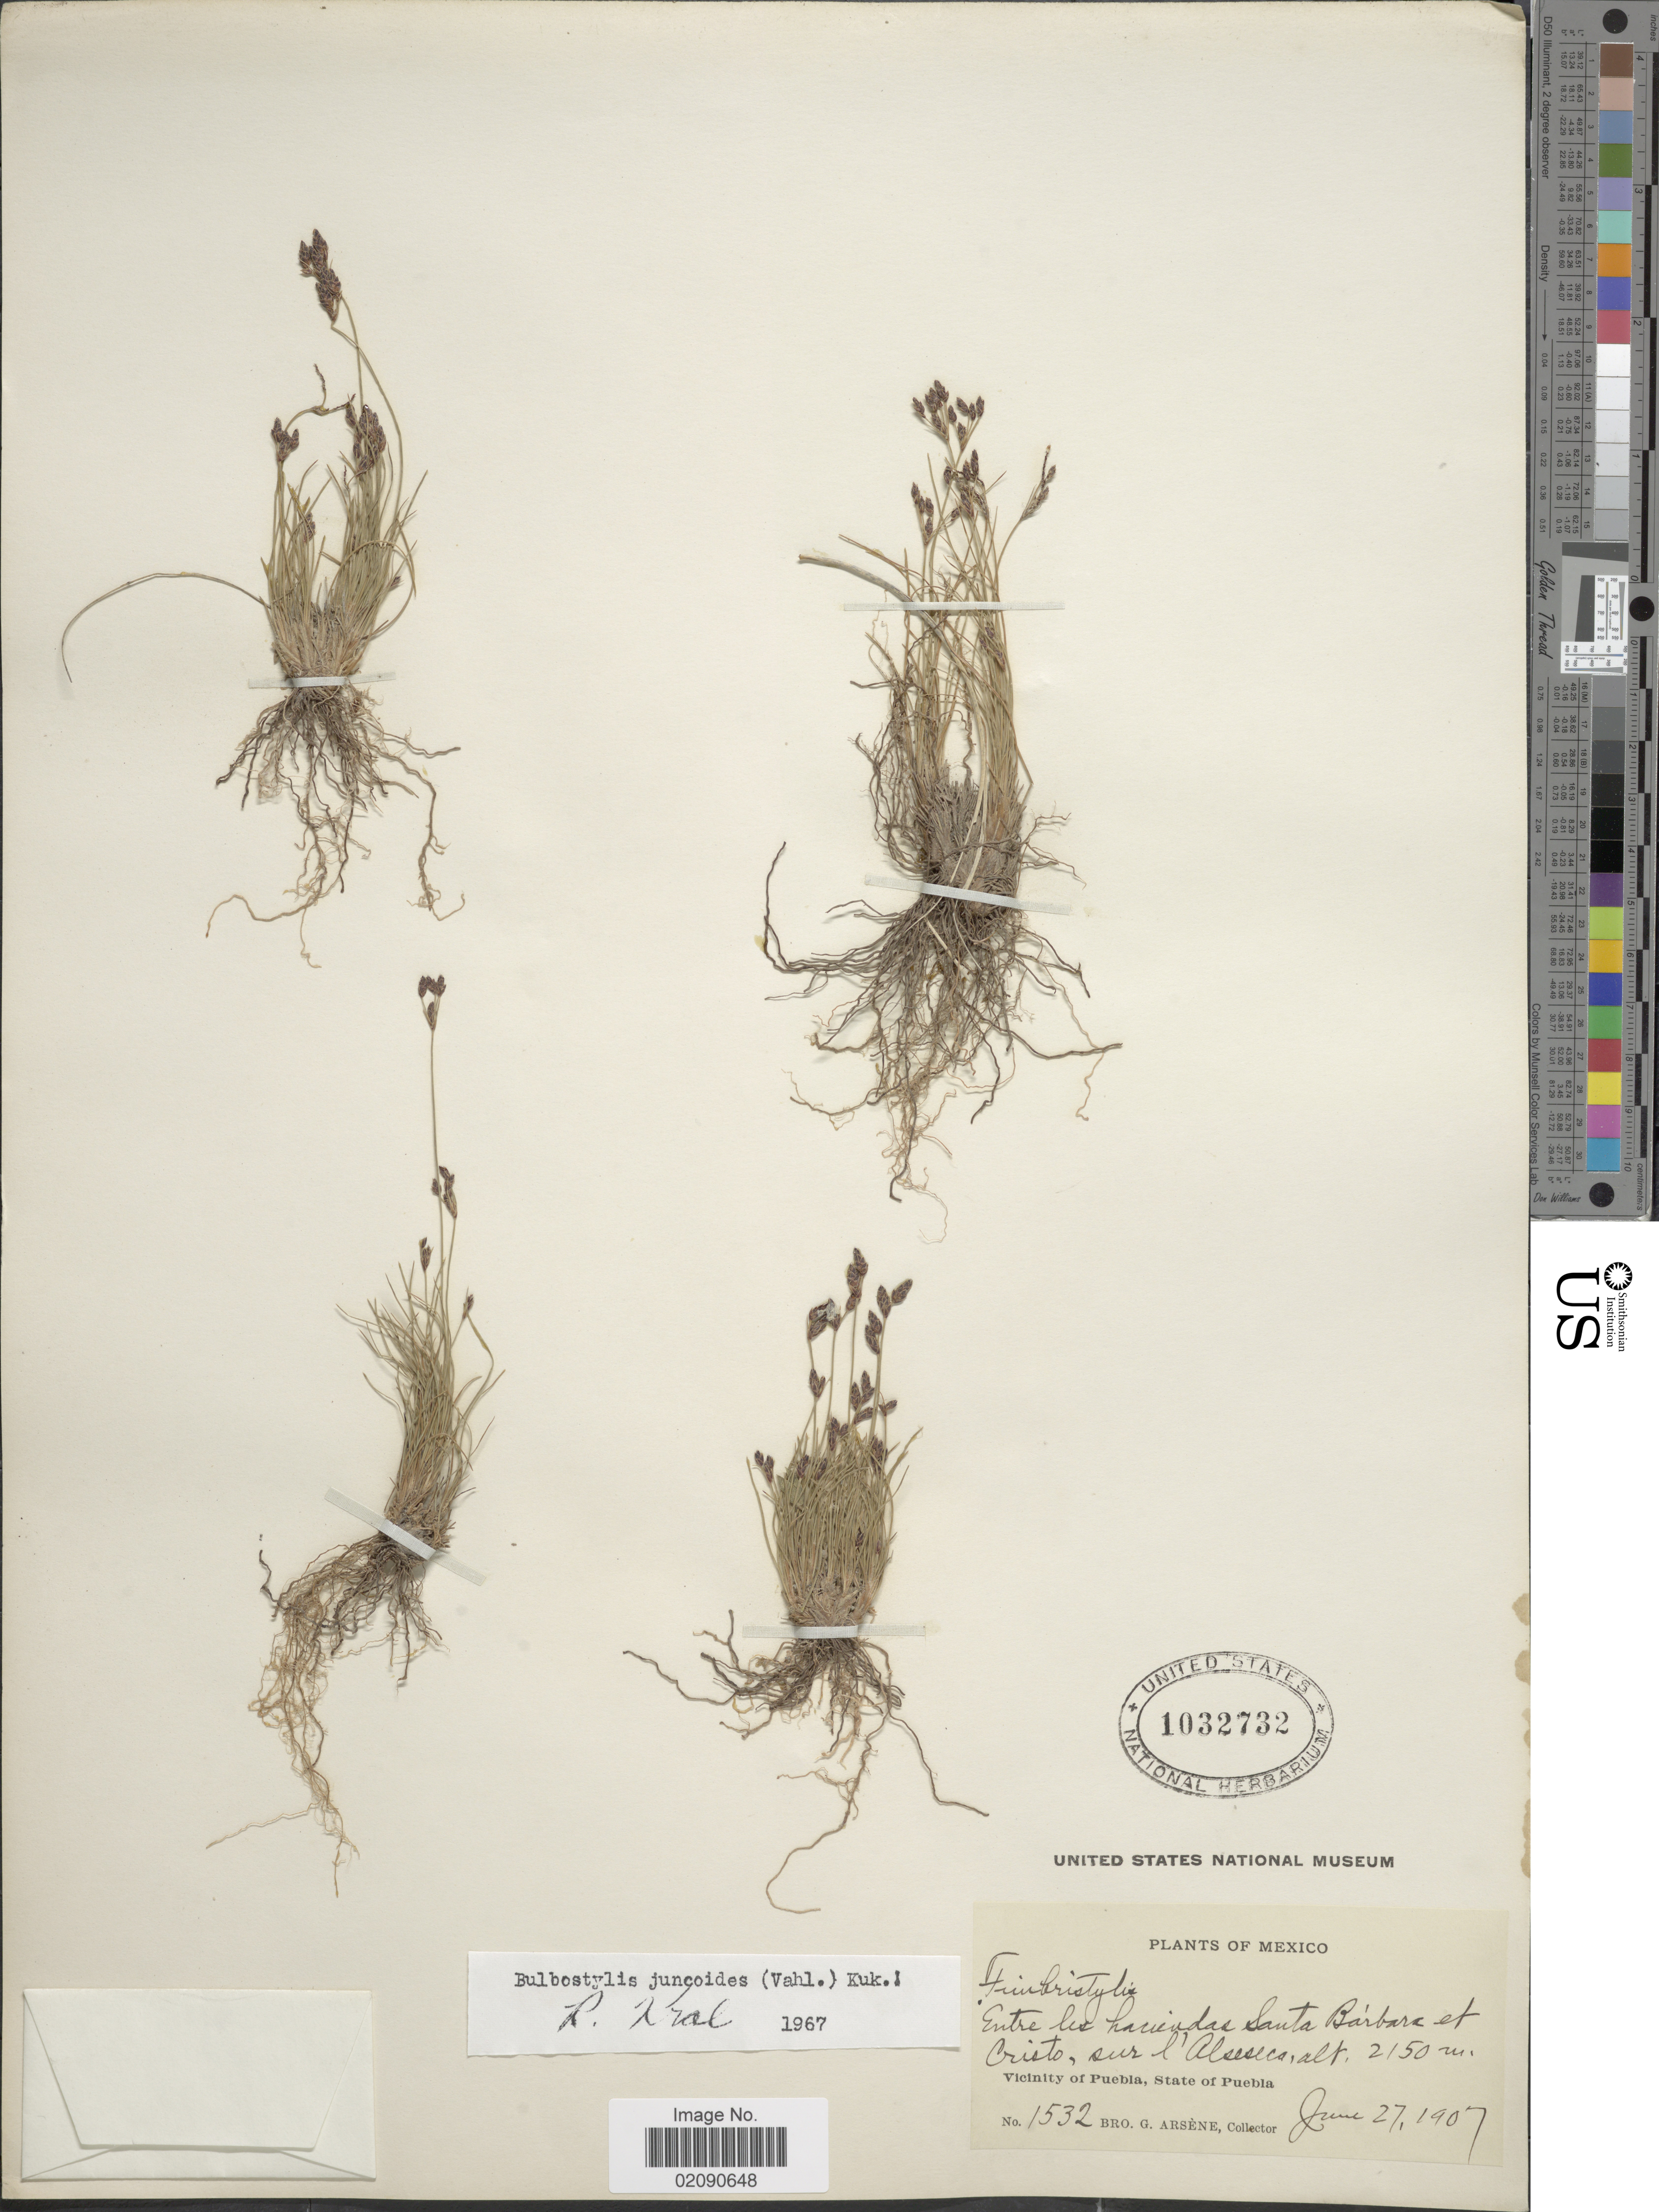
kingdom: Plantae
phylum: Tracheophyta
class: Liliopsida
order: Poales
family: Cyperaceae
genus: Bulbostylis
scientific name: Bulbostylis juncoides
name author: (Vahl) Kük. ex Herter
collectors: Bro. G. Arsène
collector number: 1532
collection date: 1907-06-27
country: Mexico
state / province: Puebla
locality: Entre les haciendas Santa Barbara et Cristo, sur l'Alseseca. Vicinity of Puebla, State of Puebla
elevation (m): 2150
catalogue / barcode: US 10327362